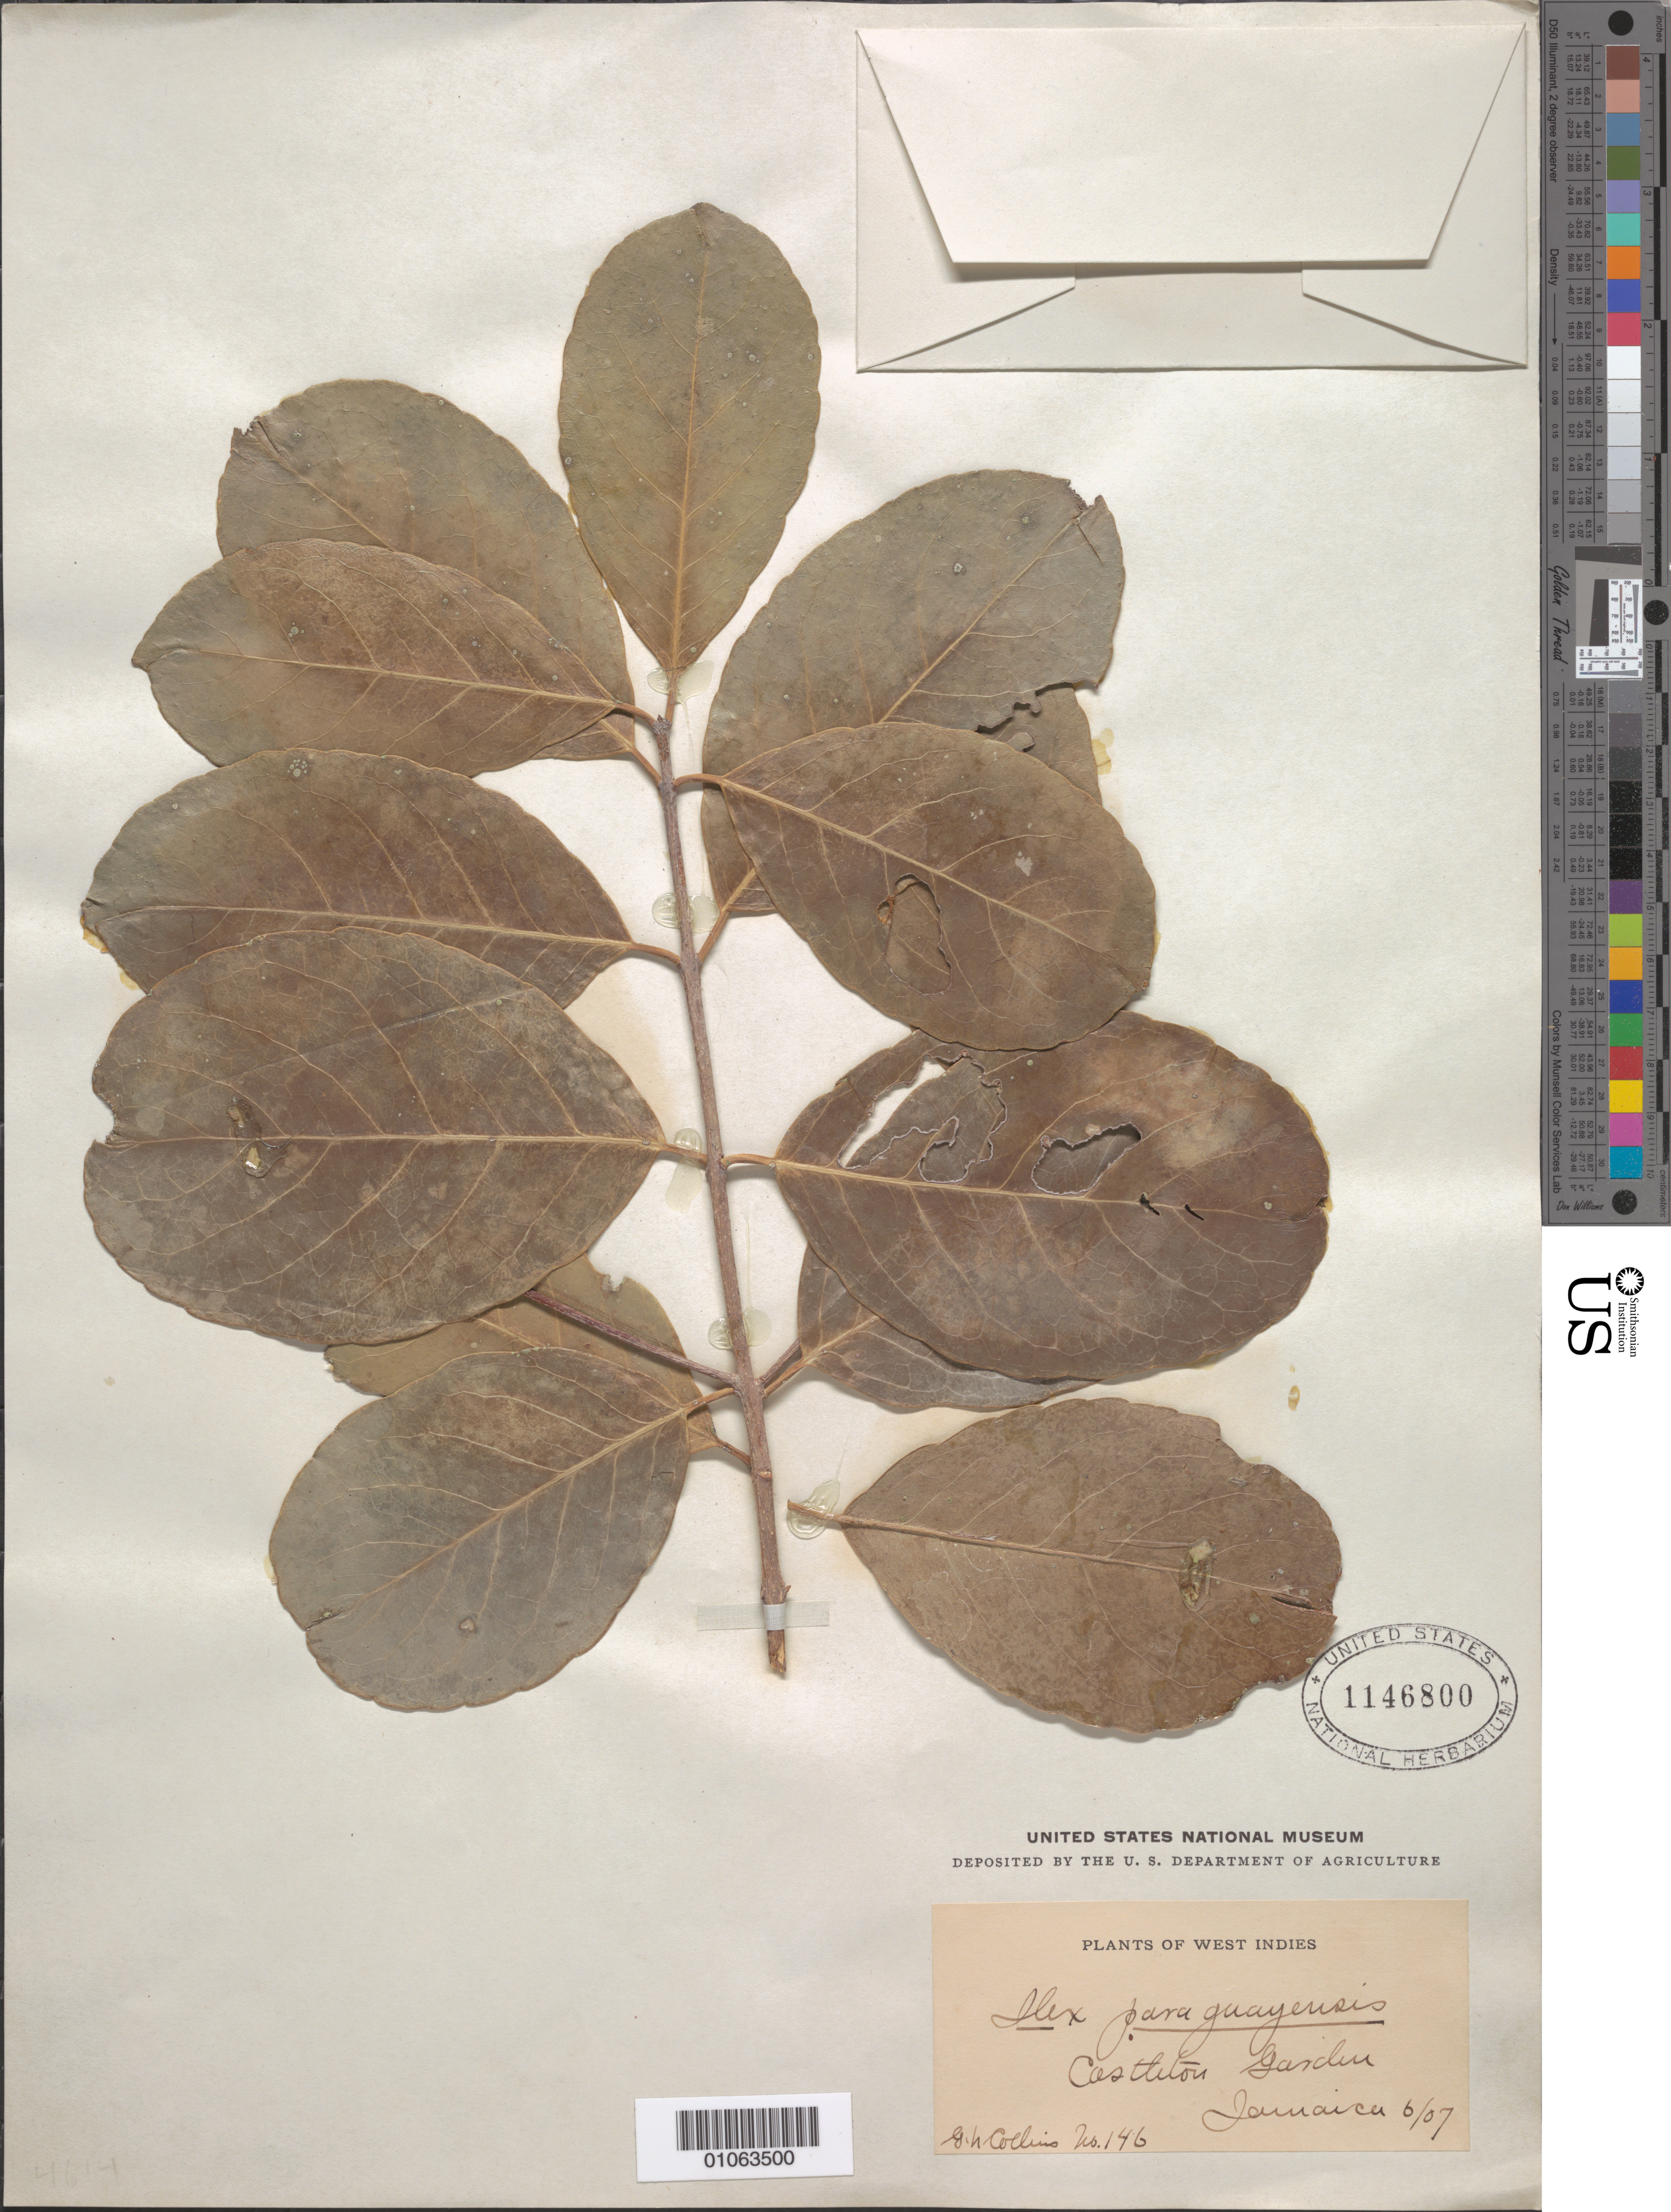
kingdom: Plantae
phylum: Tracheophyta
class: Magnoliopsida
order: Aquifoliales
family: Aquifoliaceae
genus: Ilex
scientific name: Ilex paraguariensis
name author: A. St.-Hil.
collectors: G. Collins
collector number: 146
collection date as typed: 01 Jul 1907 to 31 Dec 1907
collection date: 1907-07-01/1907-12-31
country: Jamaica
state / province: Kingston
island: Jamaica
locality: Castleton Garden.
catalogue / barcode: US 1146800